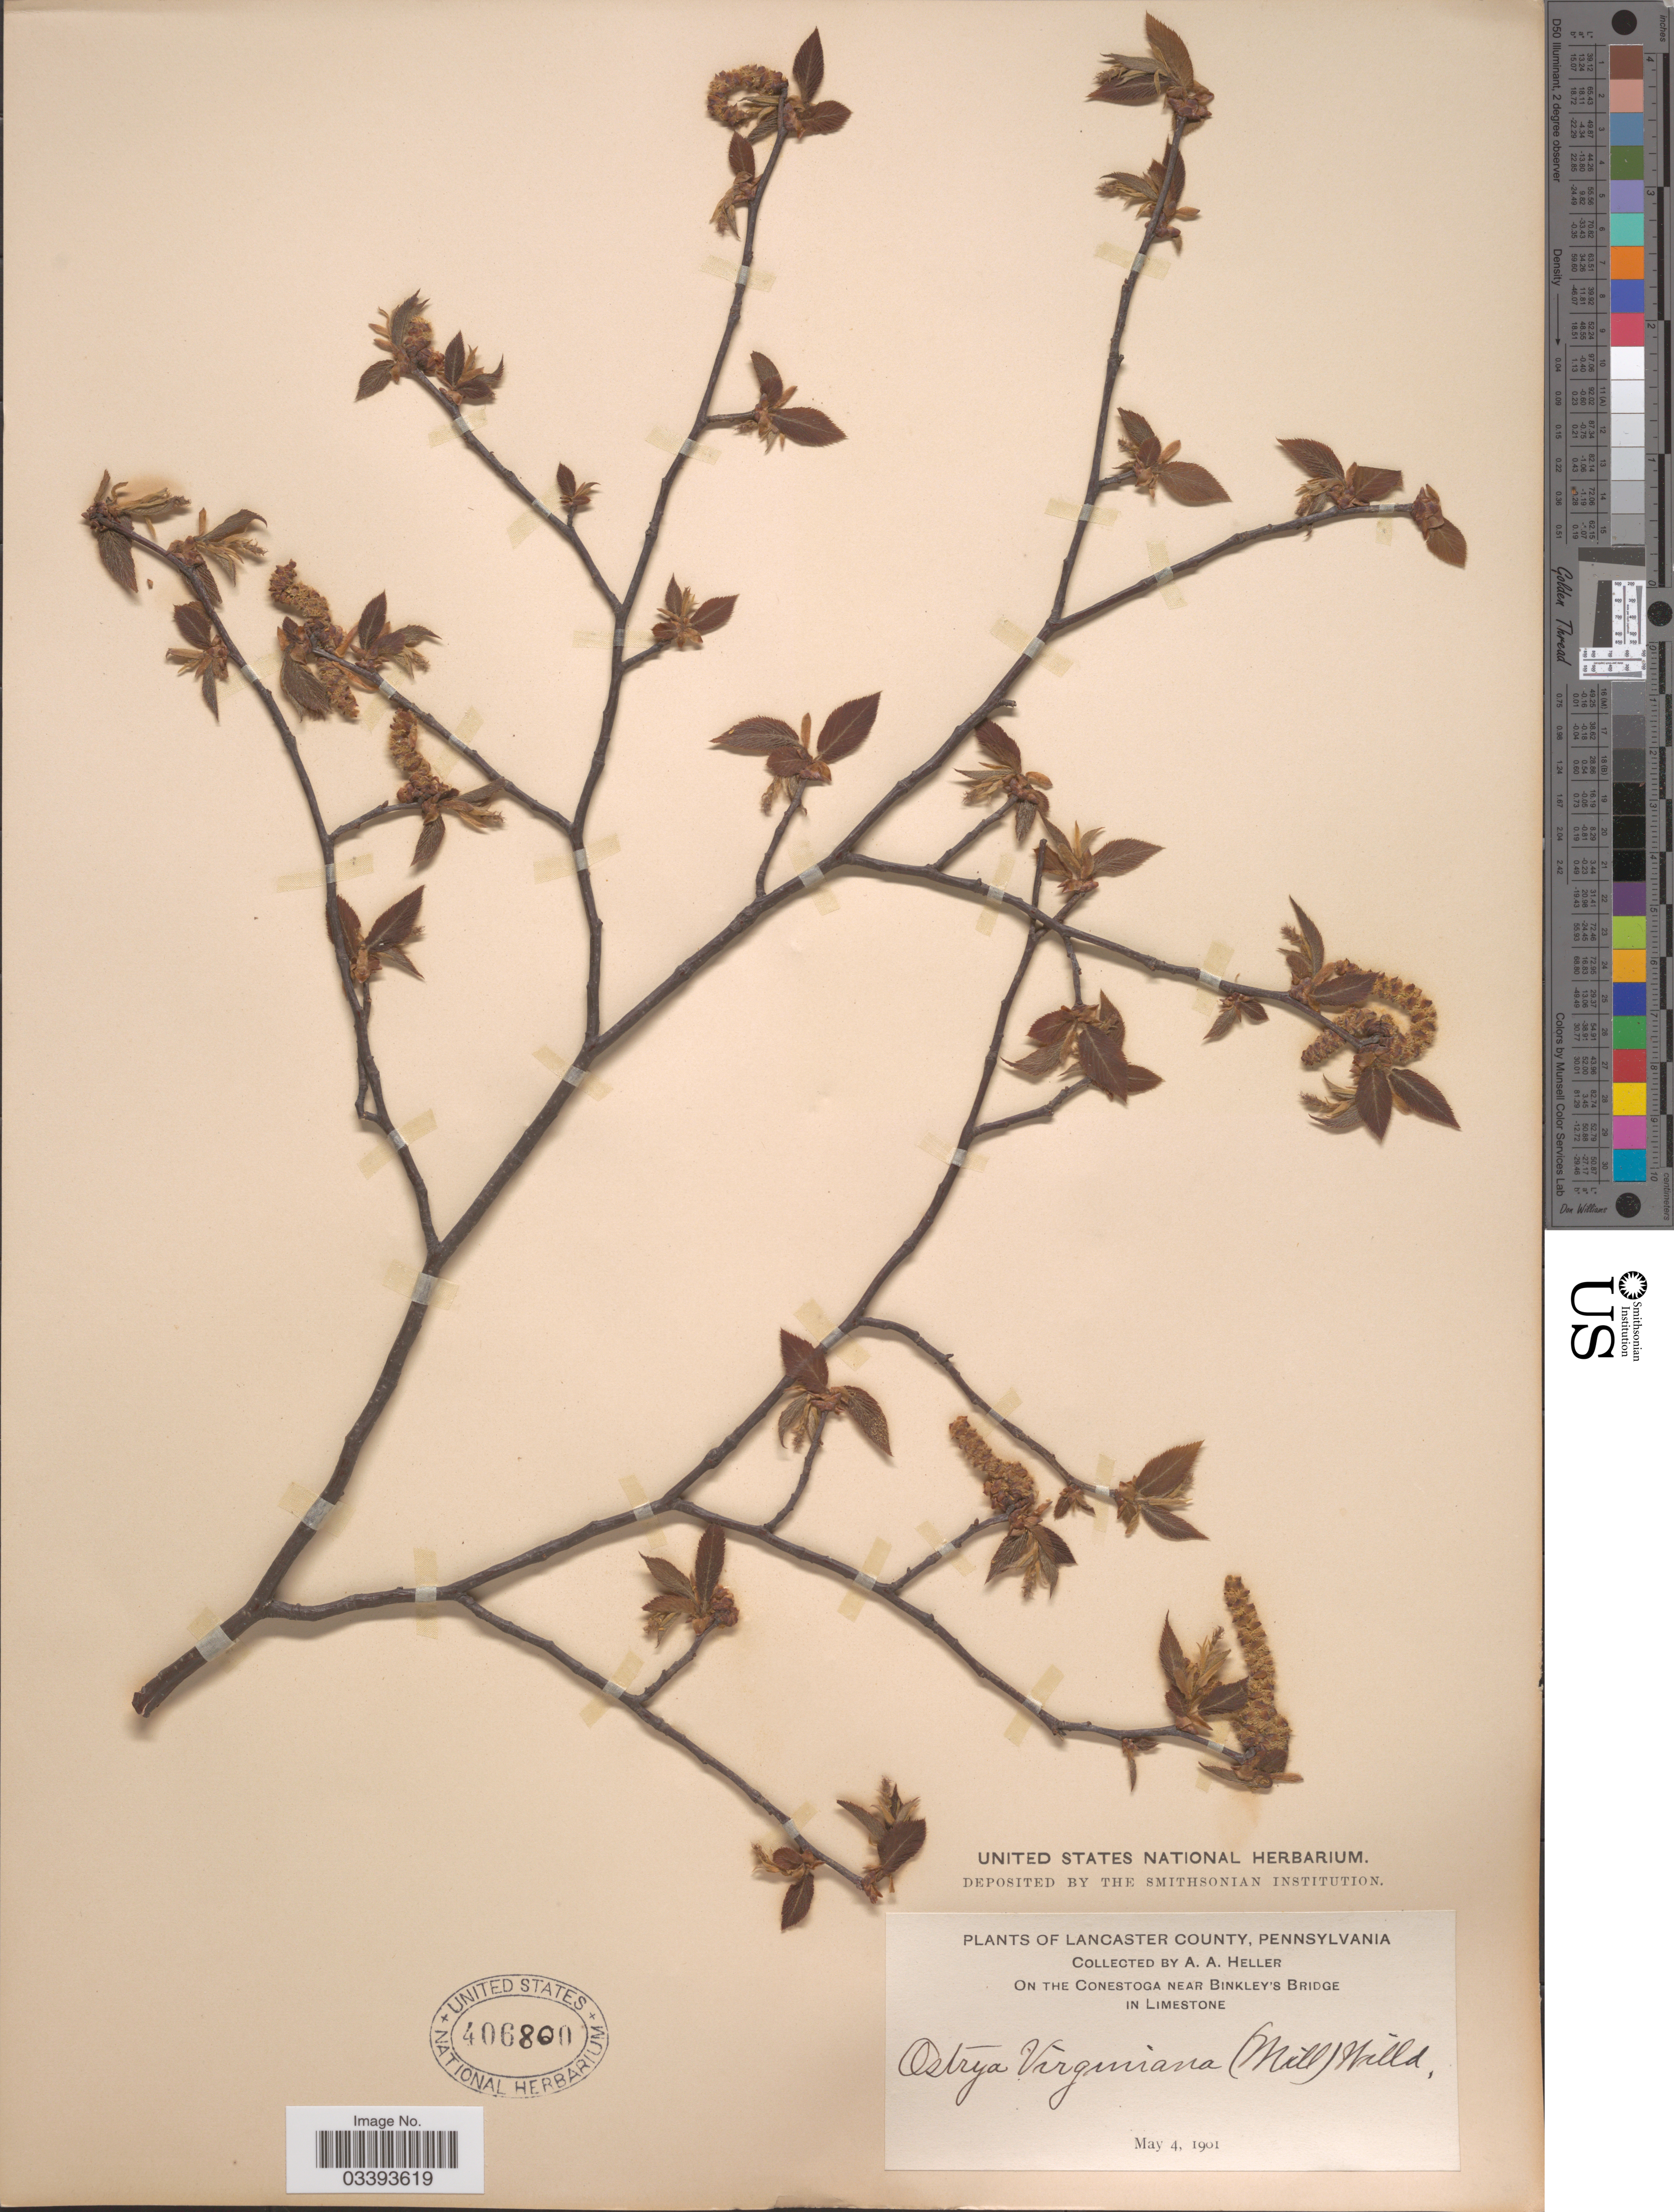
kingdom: Plantae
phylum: Tracheophyta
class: Magnoliopsida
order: Fagales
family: Betulaceae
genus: Ostrya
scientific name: Ostrya virginiana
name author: (Mill.) K. Koch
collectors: A. A. Heller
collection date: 1901-05-04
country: United States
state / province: Pennsylvania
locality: Lancaster County. On the Conestoga near Binkley's Bridge in limestone.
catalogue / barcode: US 406800